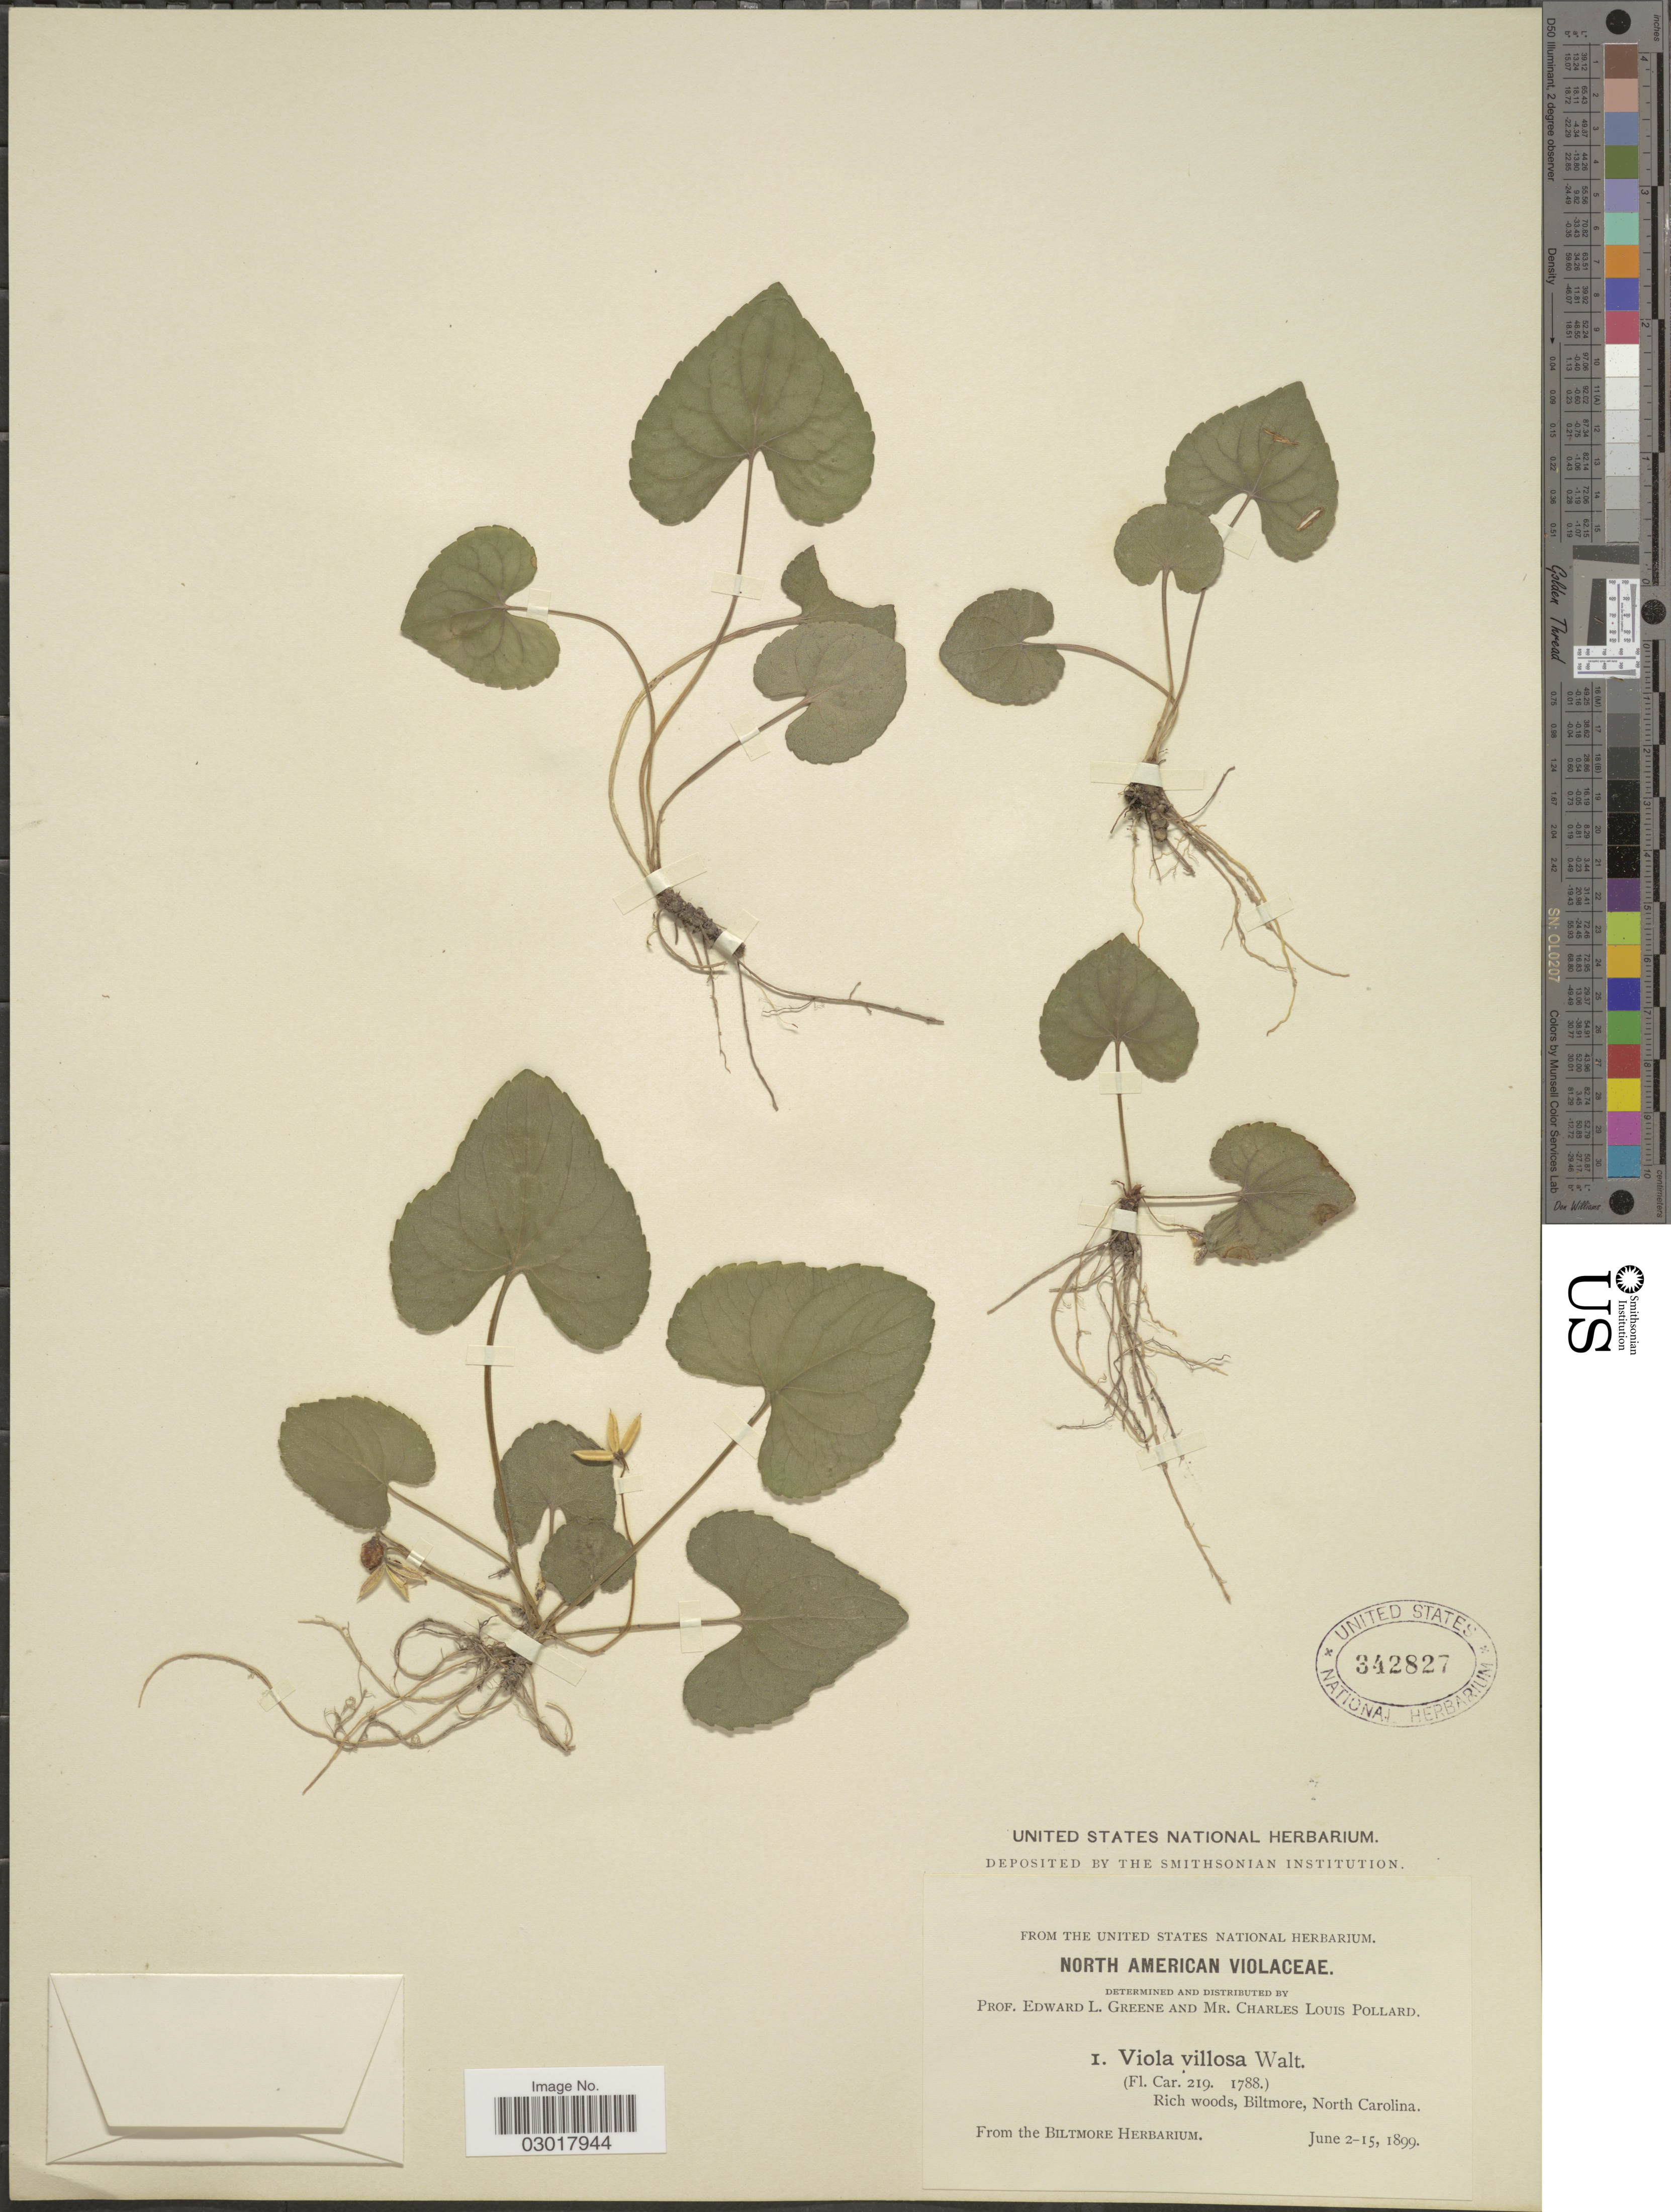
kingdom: Plantae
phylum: Tracheophyta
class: Magnoliopsida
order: Malpighiales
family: Violaceae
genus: Viola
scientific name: Viola villosa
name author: Walter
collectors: ex herb. Biltmore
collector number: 1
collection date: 1899-06-02/1899-06-15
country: United States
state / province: North Carolina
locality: Biltmore.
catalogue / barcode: US 342827